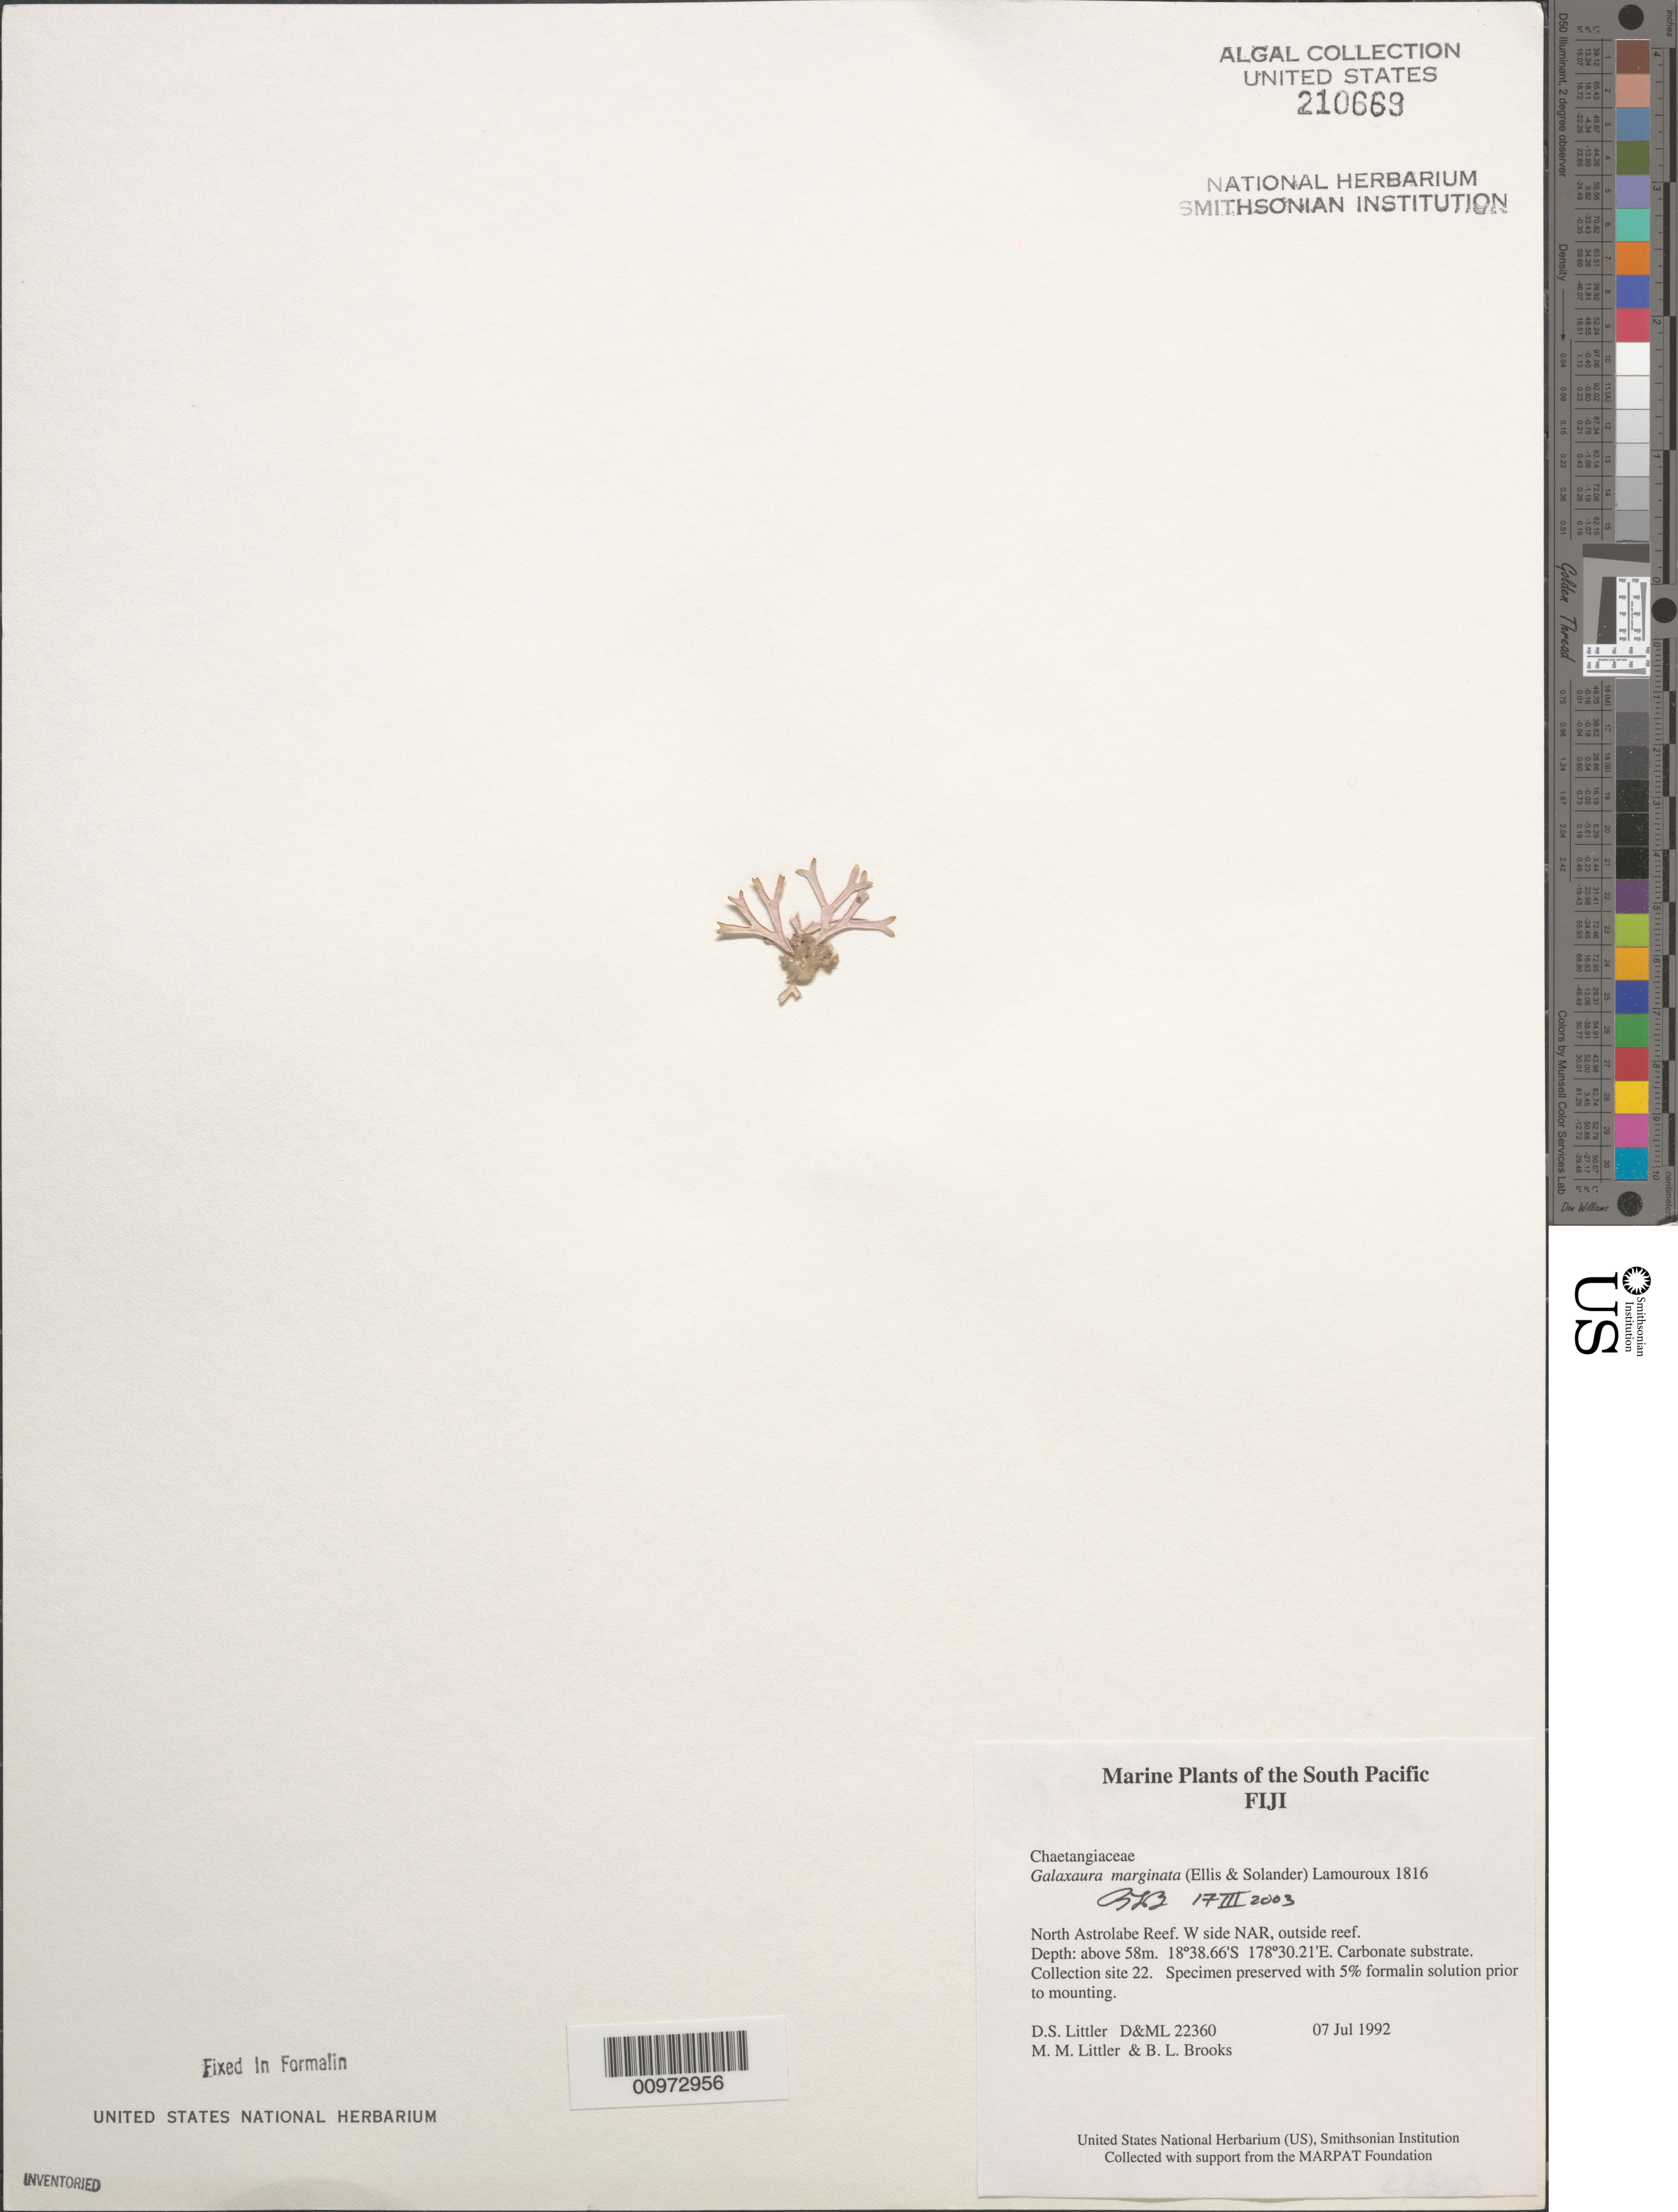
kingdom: Plantae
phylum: Rhodophyta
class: Florideophyceae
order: Nemaliales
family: Galaxauraceae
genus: Galaxaura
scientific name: Galaxaura marginata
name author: (J. Ellis & Sol.) J.V.Lamouroux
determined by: Brooks, B. L., (BOT), Smithsonian Institution - National Museum of Natural History (UNITED STATES)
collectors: D. S. Littler, M. M. Littler & B. Brooks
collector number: D&ML 22360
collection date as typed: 02 Jul 1992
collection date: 1992-07-02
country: Fiji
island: North Astrolabe Reef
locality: North Astrolabe Reef, west side, outside reef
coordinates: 18 38.66'S, 178 30.21'E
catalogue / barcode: US 210669